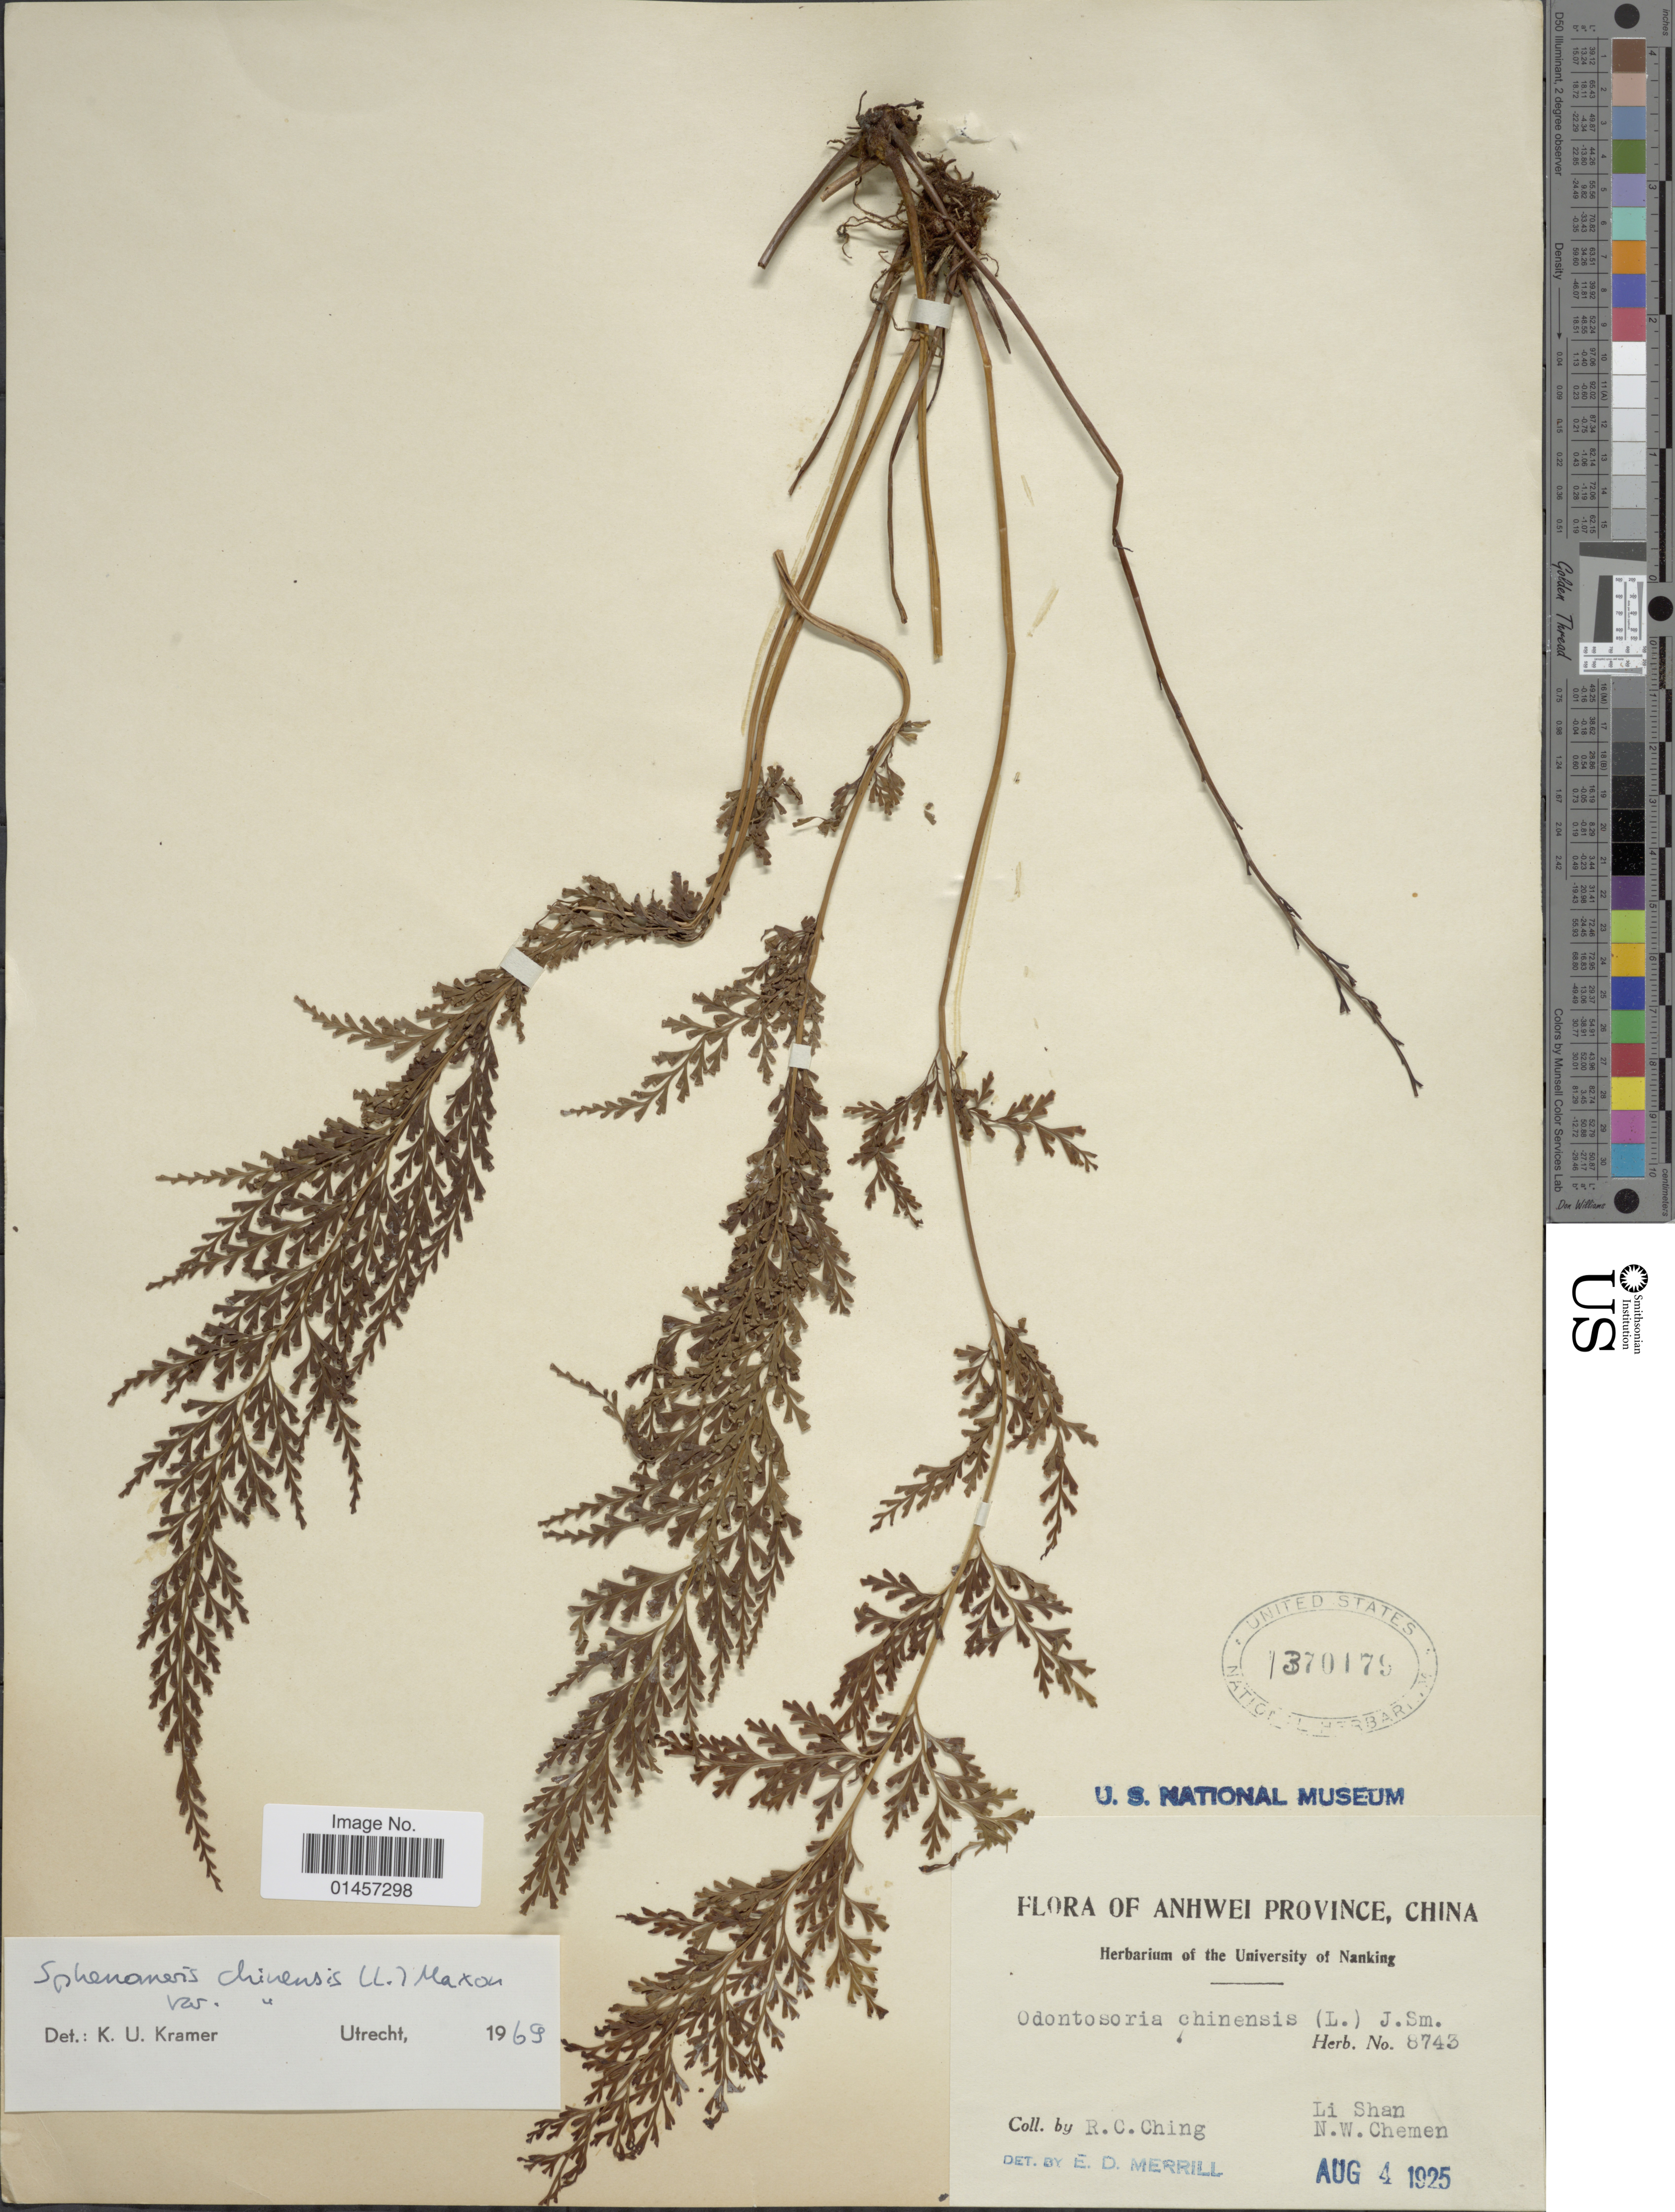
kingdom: Plantae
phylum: Tracheophyta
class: Polypodiopsida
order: Polypodiales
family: Lindsaeaceae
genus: Sphenomeris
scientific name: Sphenomeris chinensis var. chinensis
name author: (L.) Maxon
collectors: R. C. Ching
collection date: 1925-08-04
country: China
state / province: Anhui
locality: Anhwei Province, China, Li Shan, N.W. Chemen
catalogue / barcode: US 1370179